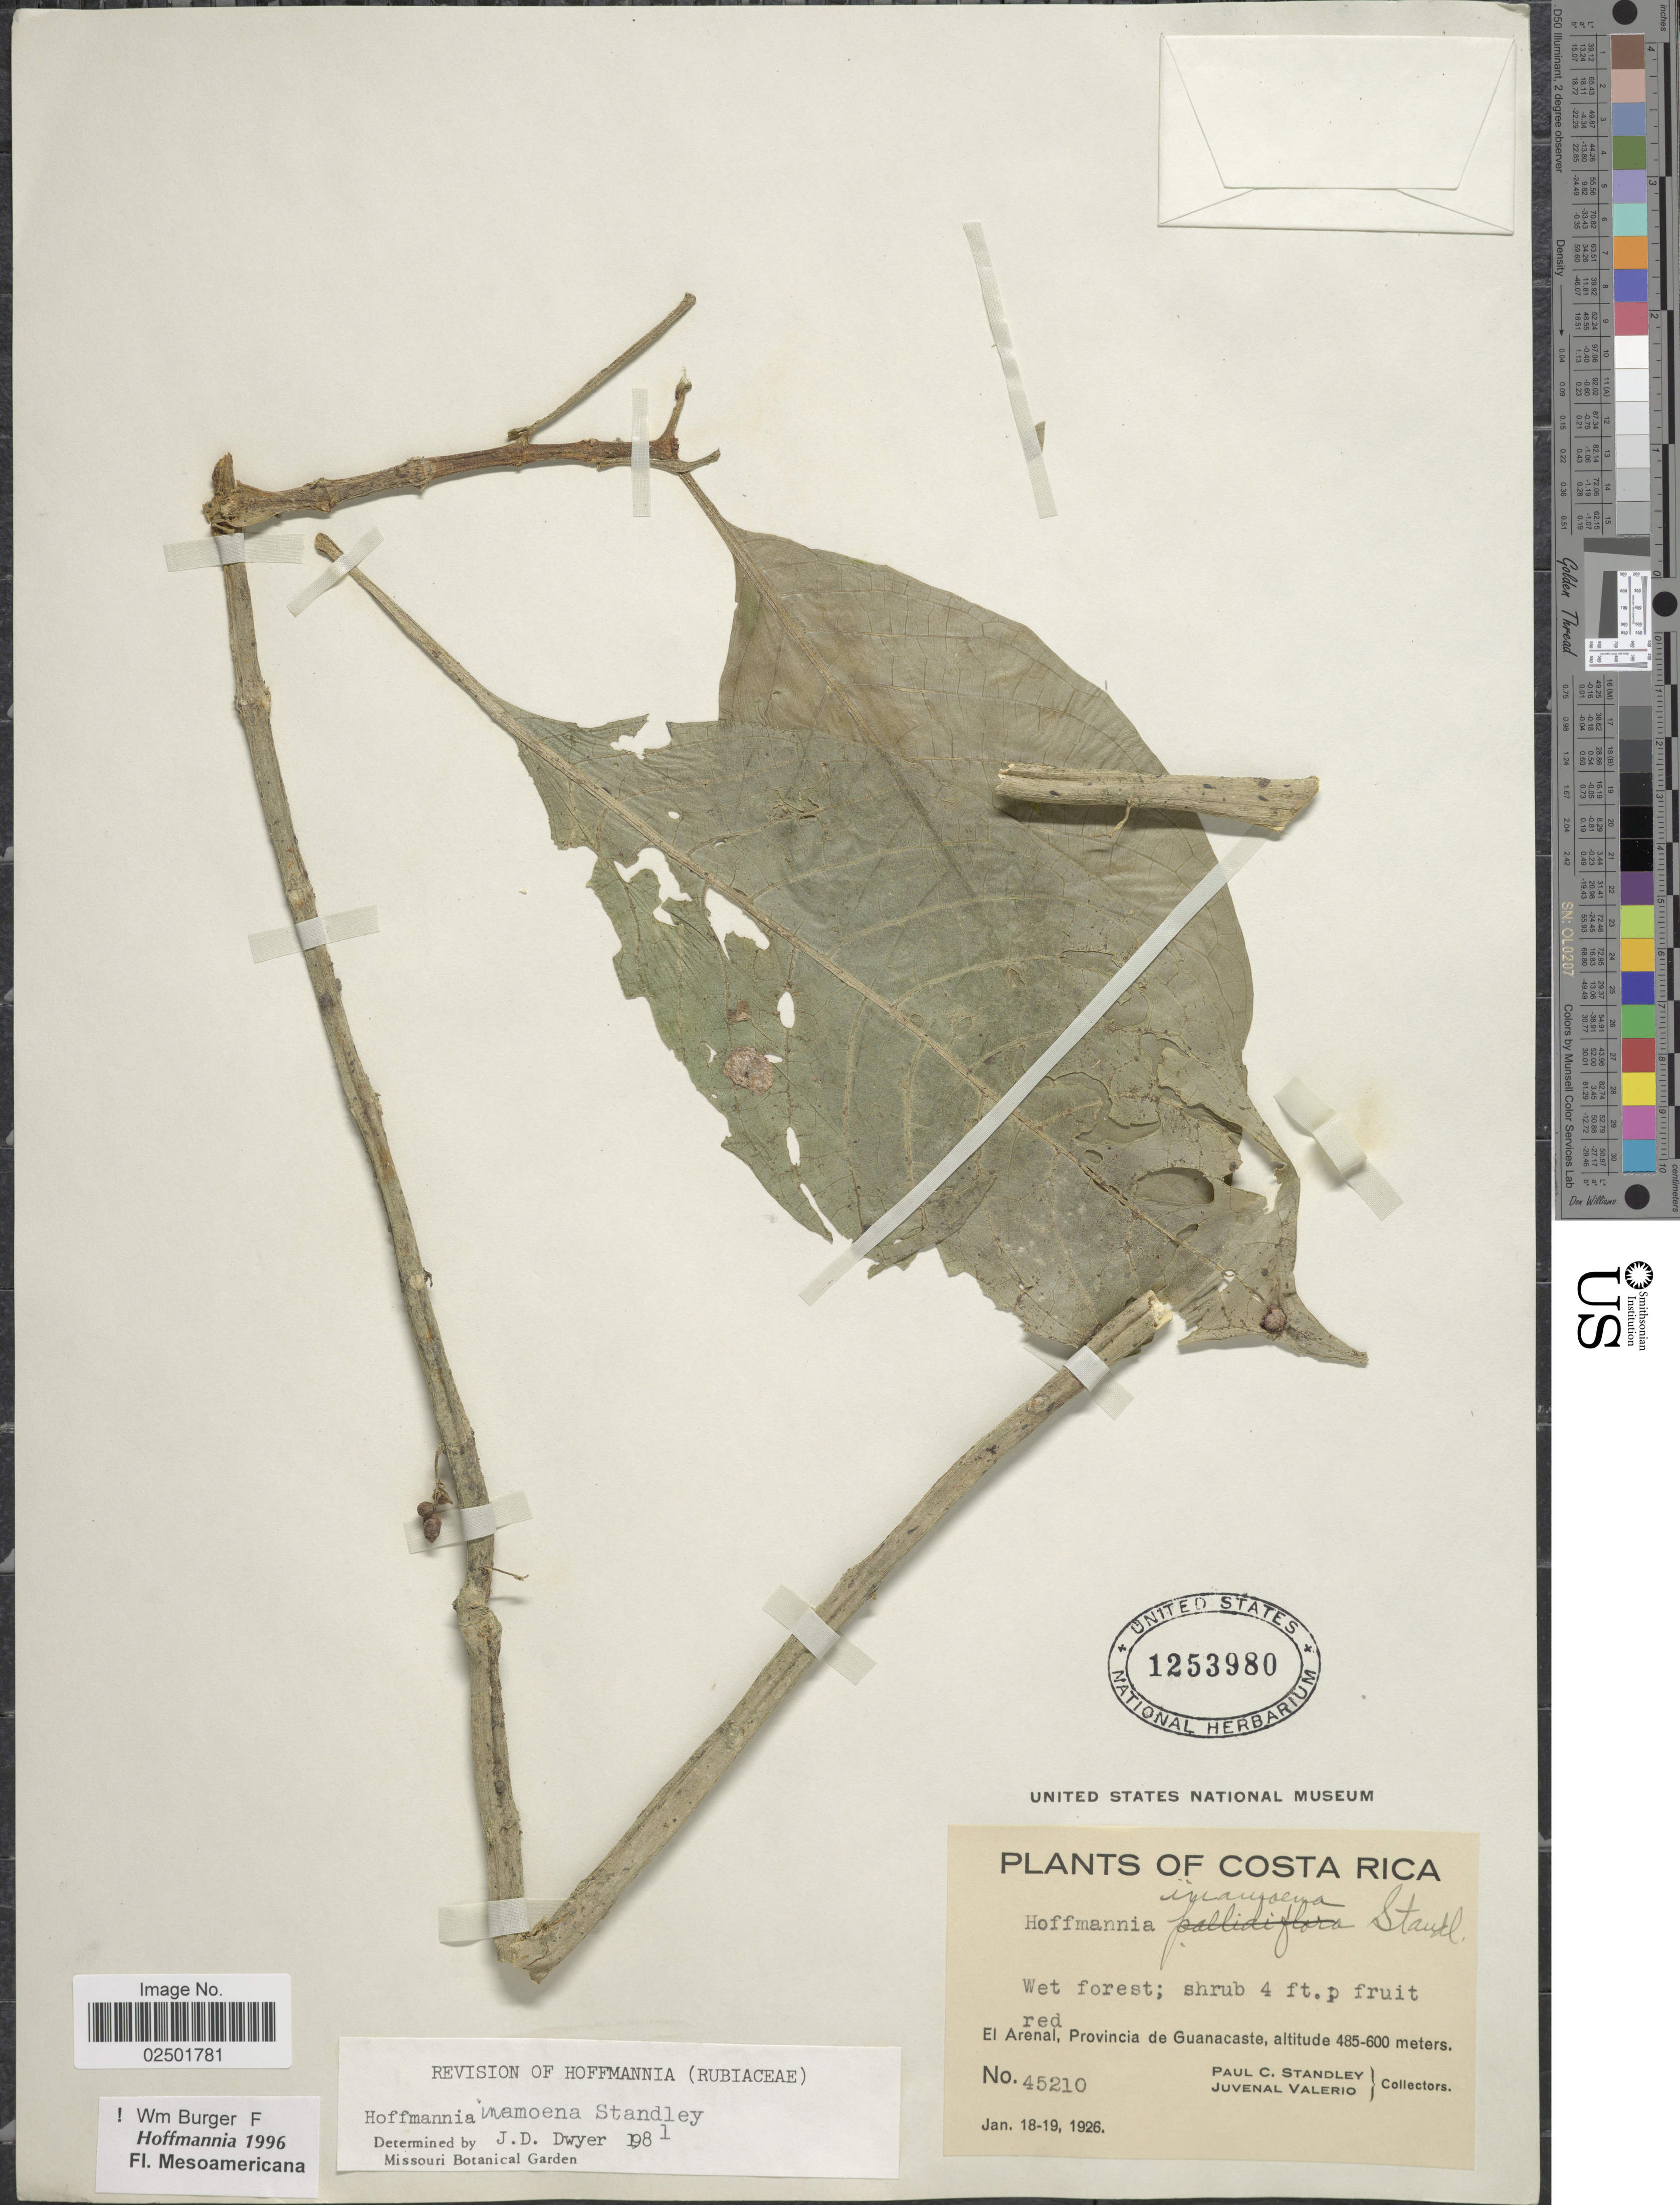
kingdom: Plantae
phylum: Tracheophyta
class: Magnoliopsida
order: Gentianales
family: Rubiaceae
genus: Hoffmannia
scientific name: Hoffmannia inamoena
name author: Standl.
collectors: P. C. Standley & J. Valerio R.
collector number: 45210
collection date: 1926-01-18/1926-01-19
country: Costa Rica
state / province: Guanacaste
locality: El Arenal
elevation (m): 485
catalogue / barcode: US 1253980